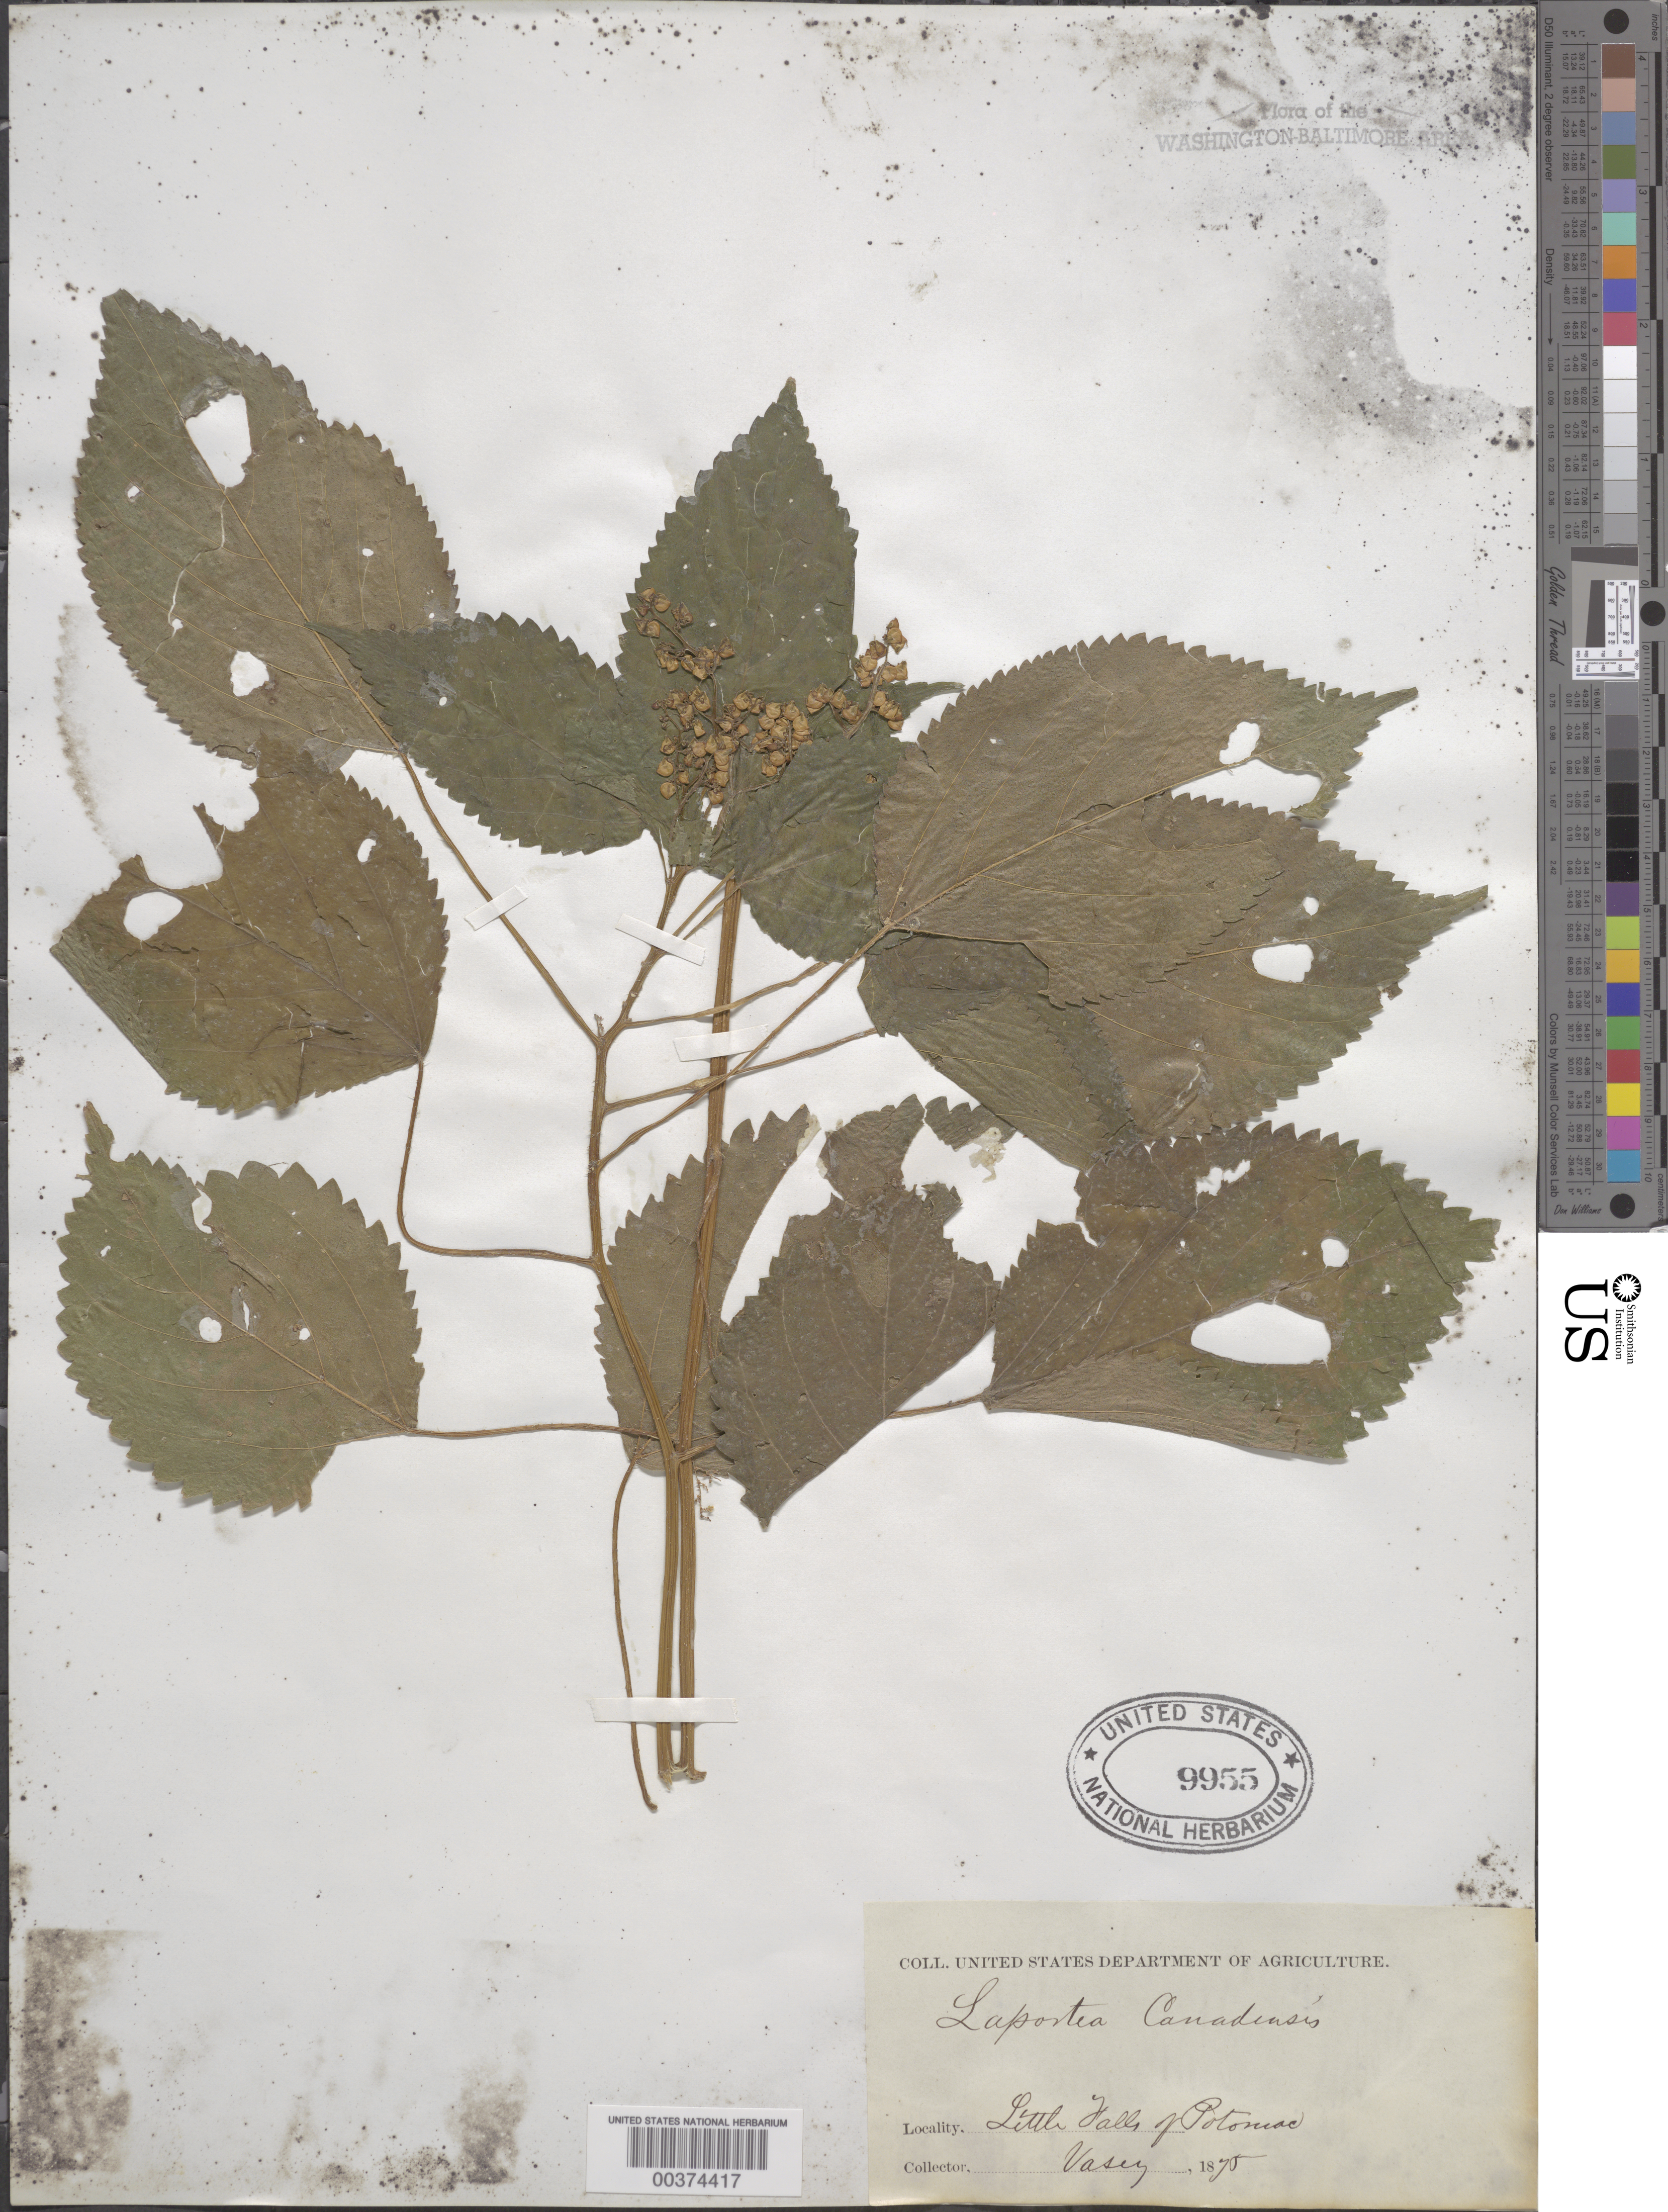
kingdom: Plantae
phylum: Tracheophyta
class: Magnoliopsida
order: Rosales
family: Urticaceae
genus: Laportea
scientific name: Laportea canadensis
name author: (L.) Wedd.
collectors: G. Vasey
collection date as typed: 1875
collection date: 1875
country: United States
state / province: Maryland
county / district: Montgomery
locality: Little Falls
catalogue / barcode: US 9955